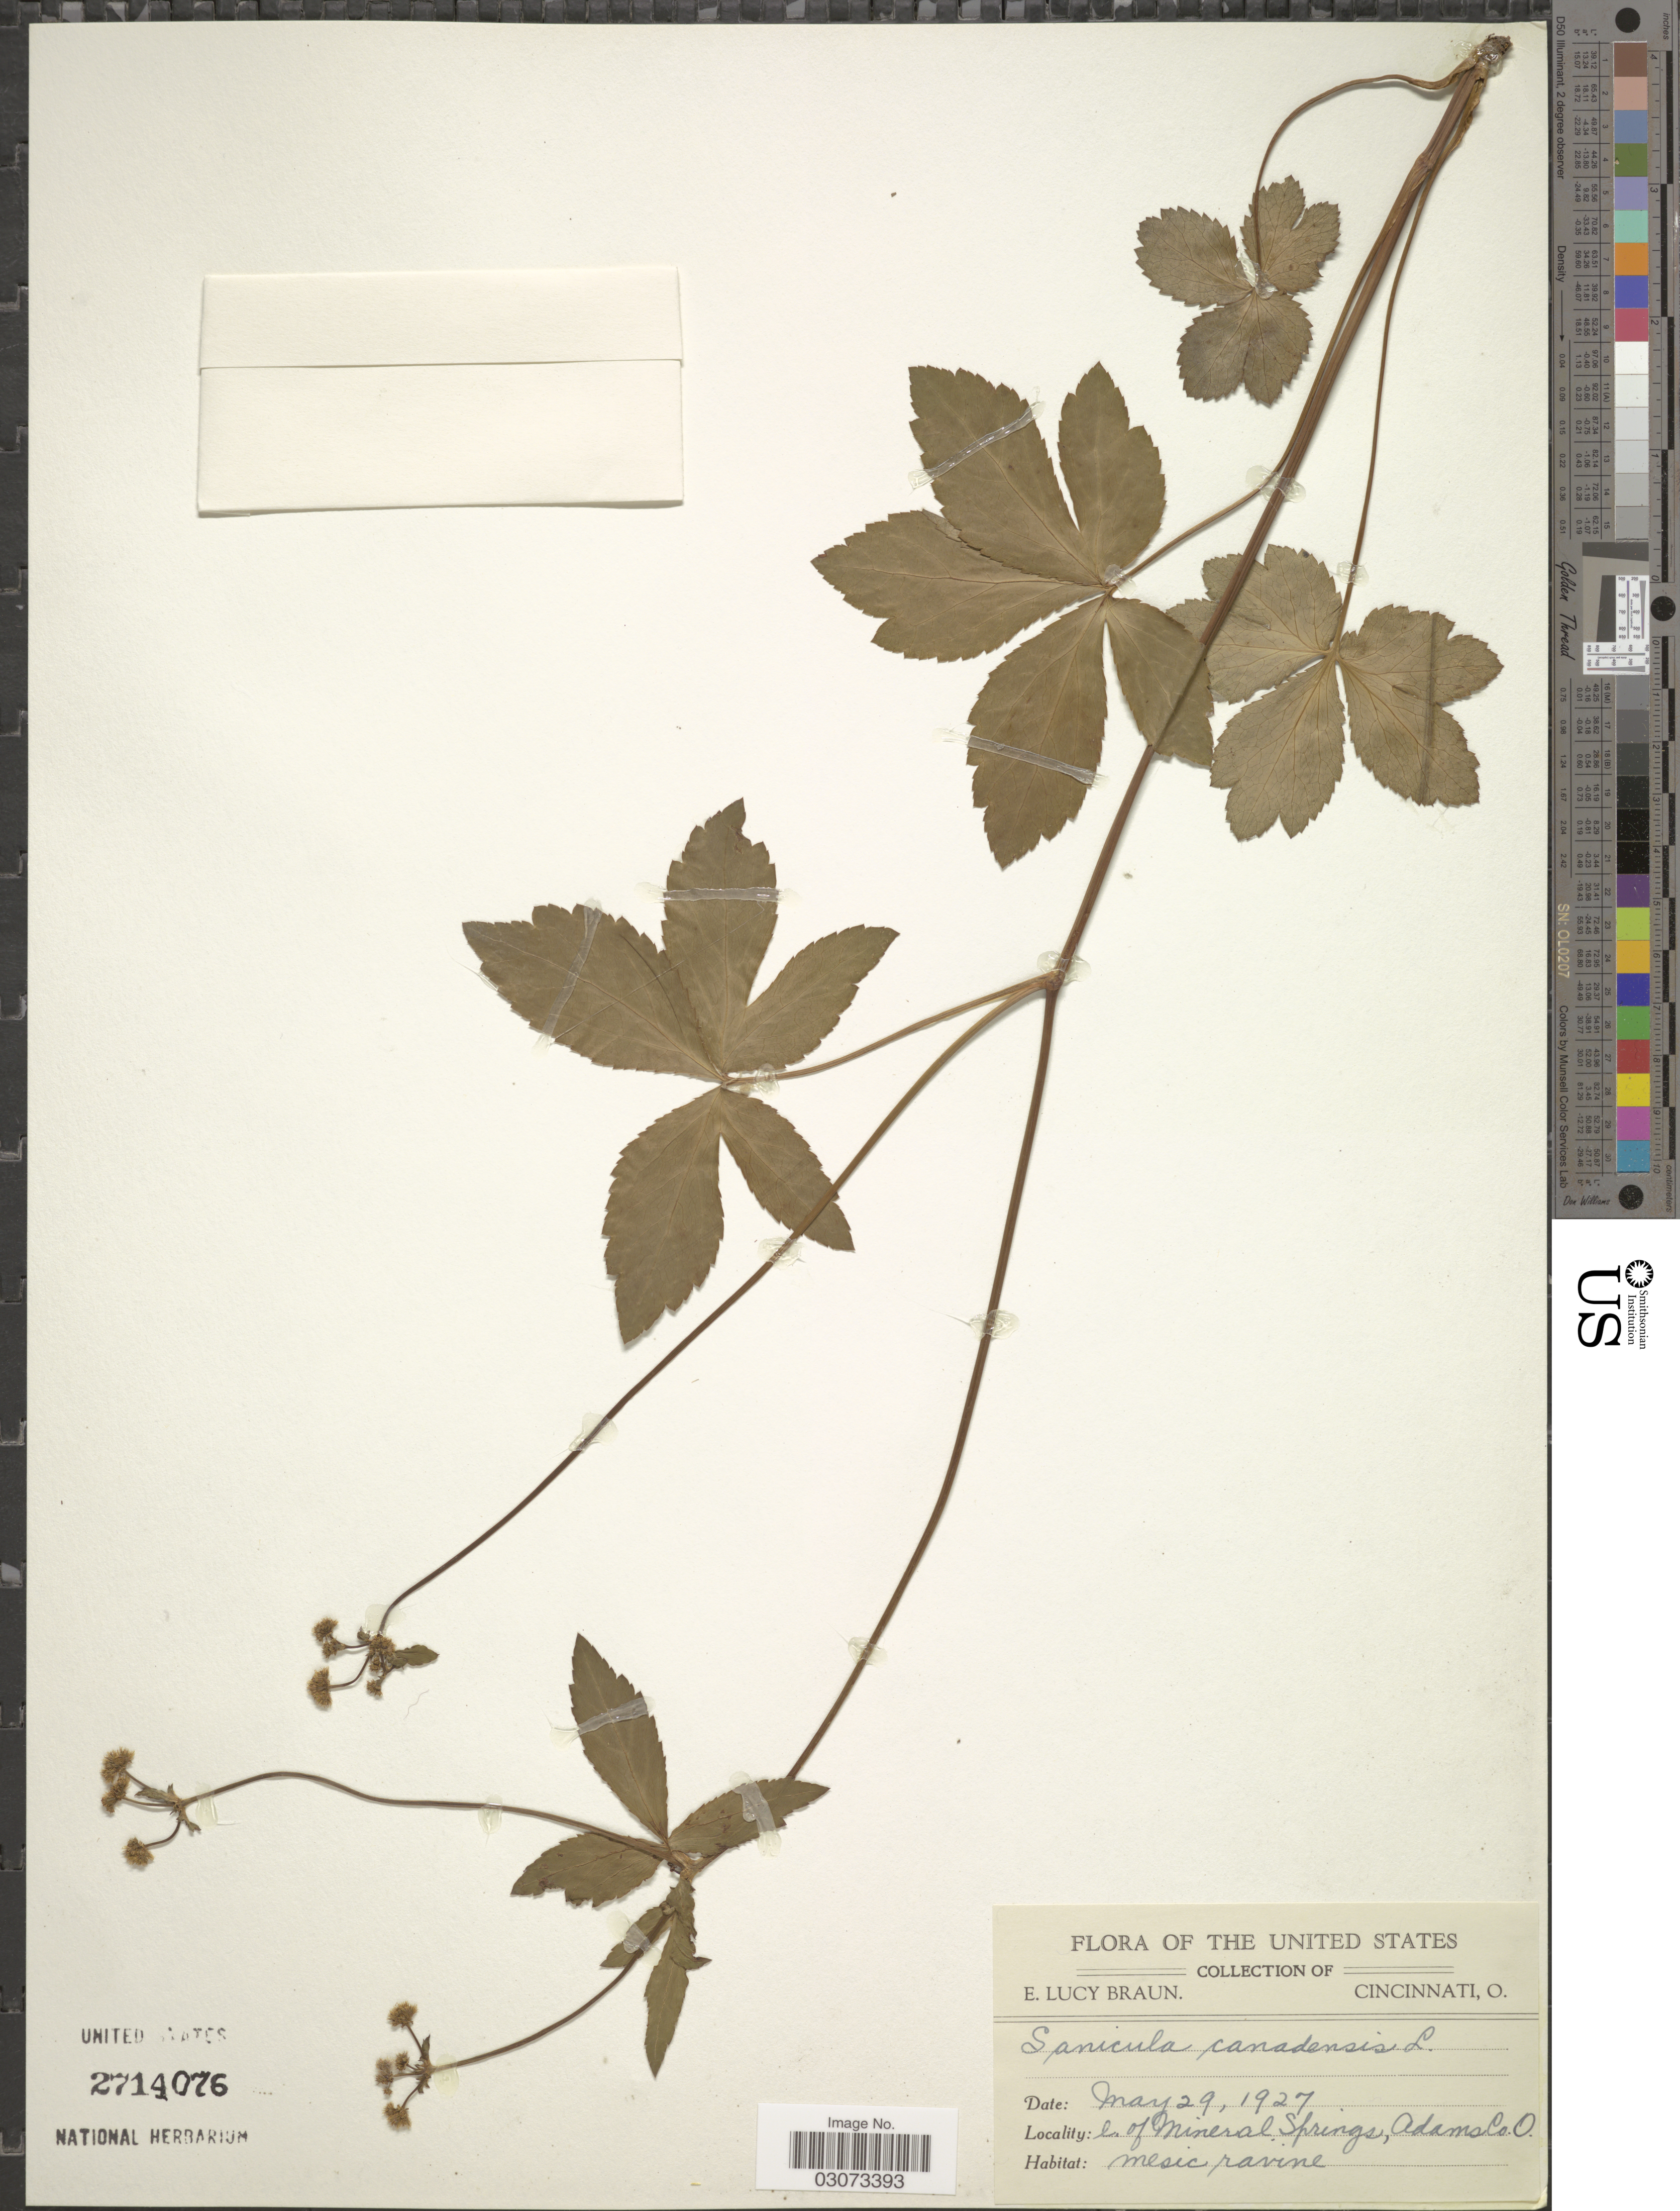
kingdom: Plantae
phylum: Tracheophyta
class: Magnoliopsida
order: Apiales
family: Apiaceae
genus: Sanicula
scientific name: Sanicula canadensis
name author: L.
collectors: E. L. Braun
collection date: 1927-05-29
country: United States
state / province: Ohio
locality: E. of Mineral Springs, Adams Co.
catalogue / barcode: US 2714076